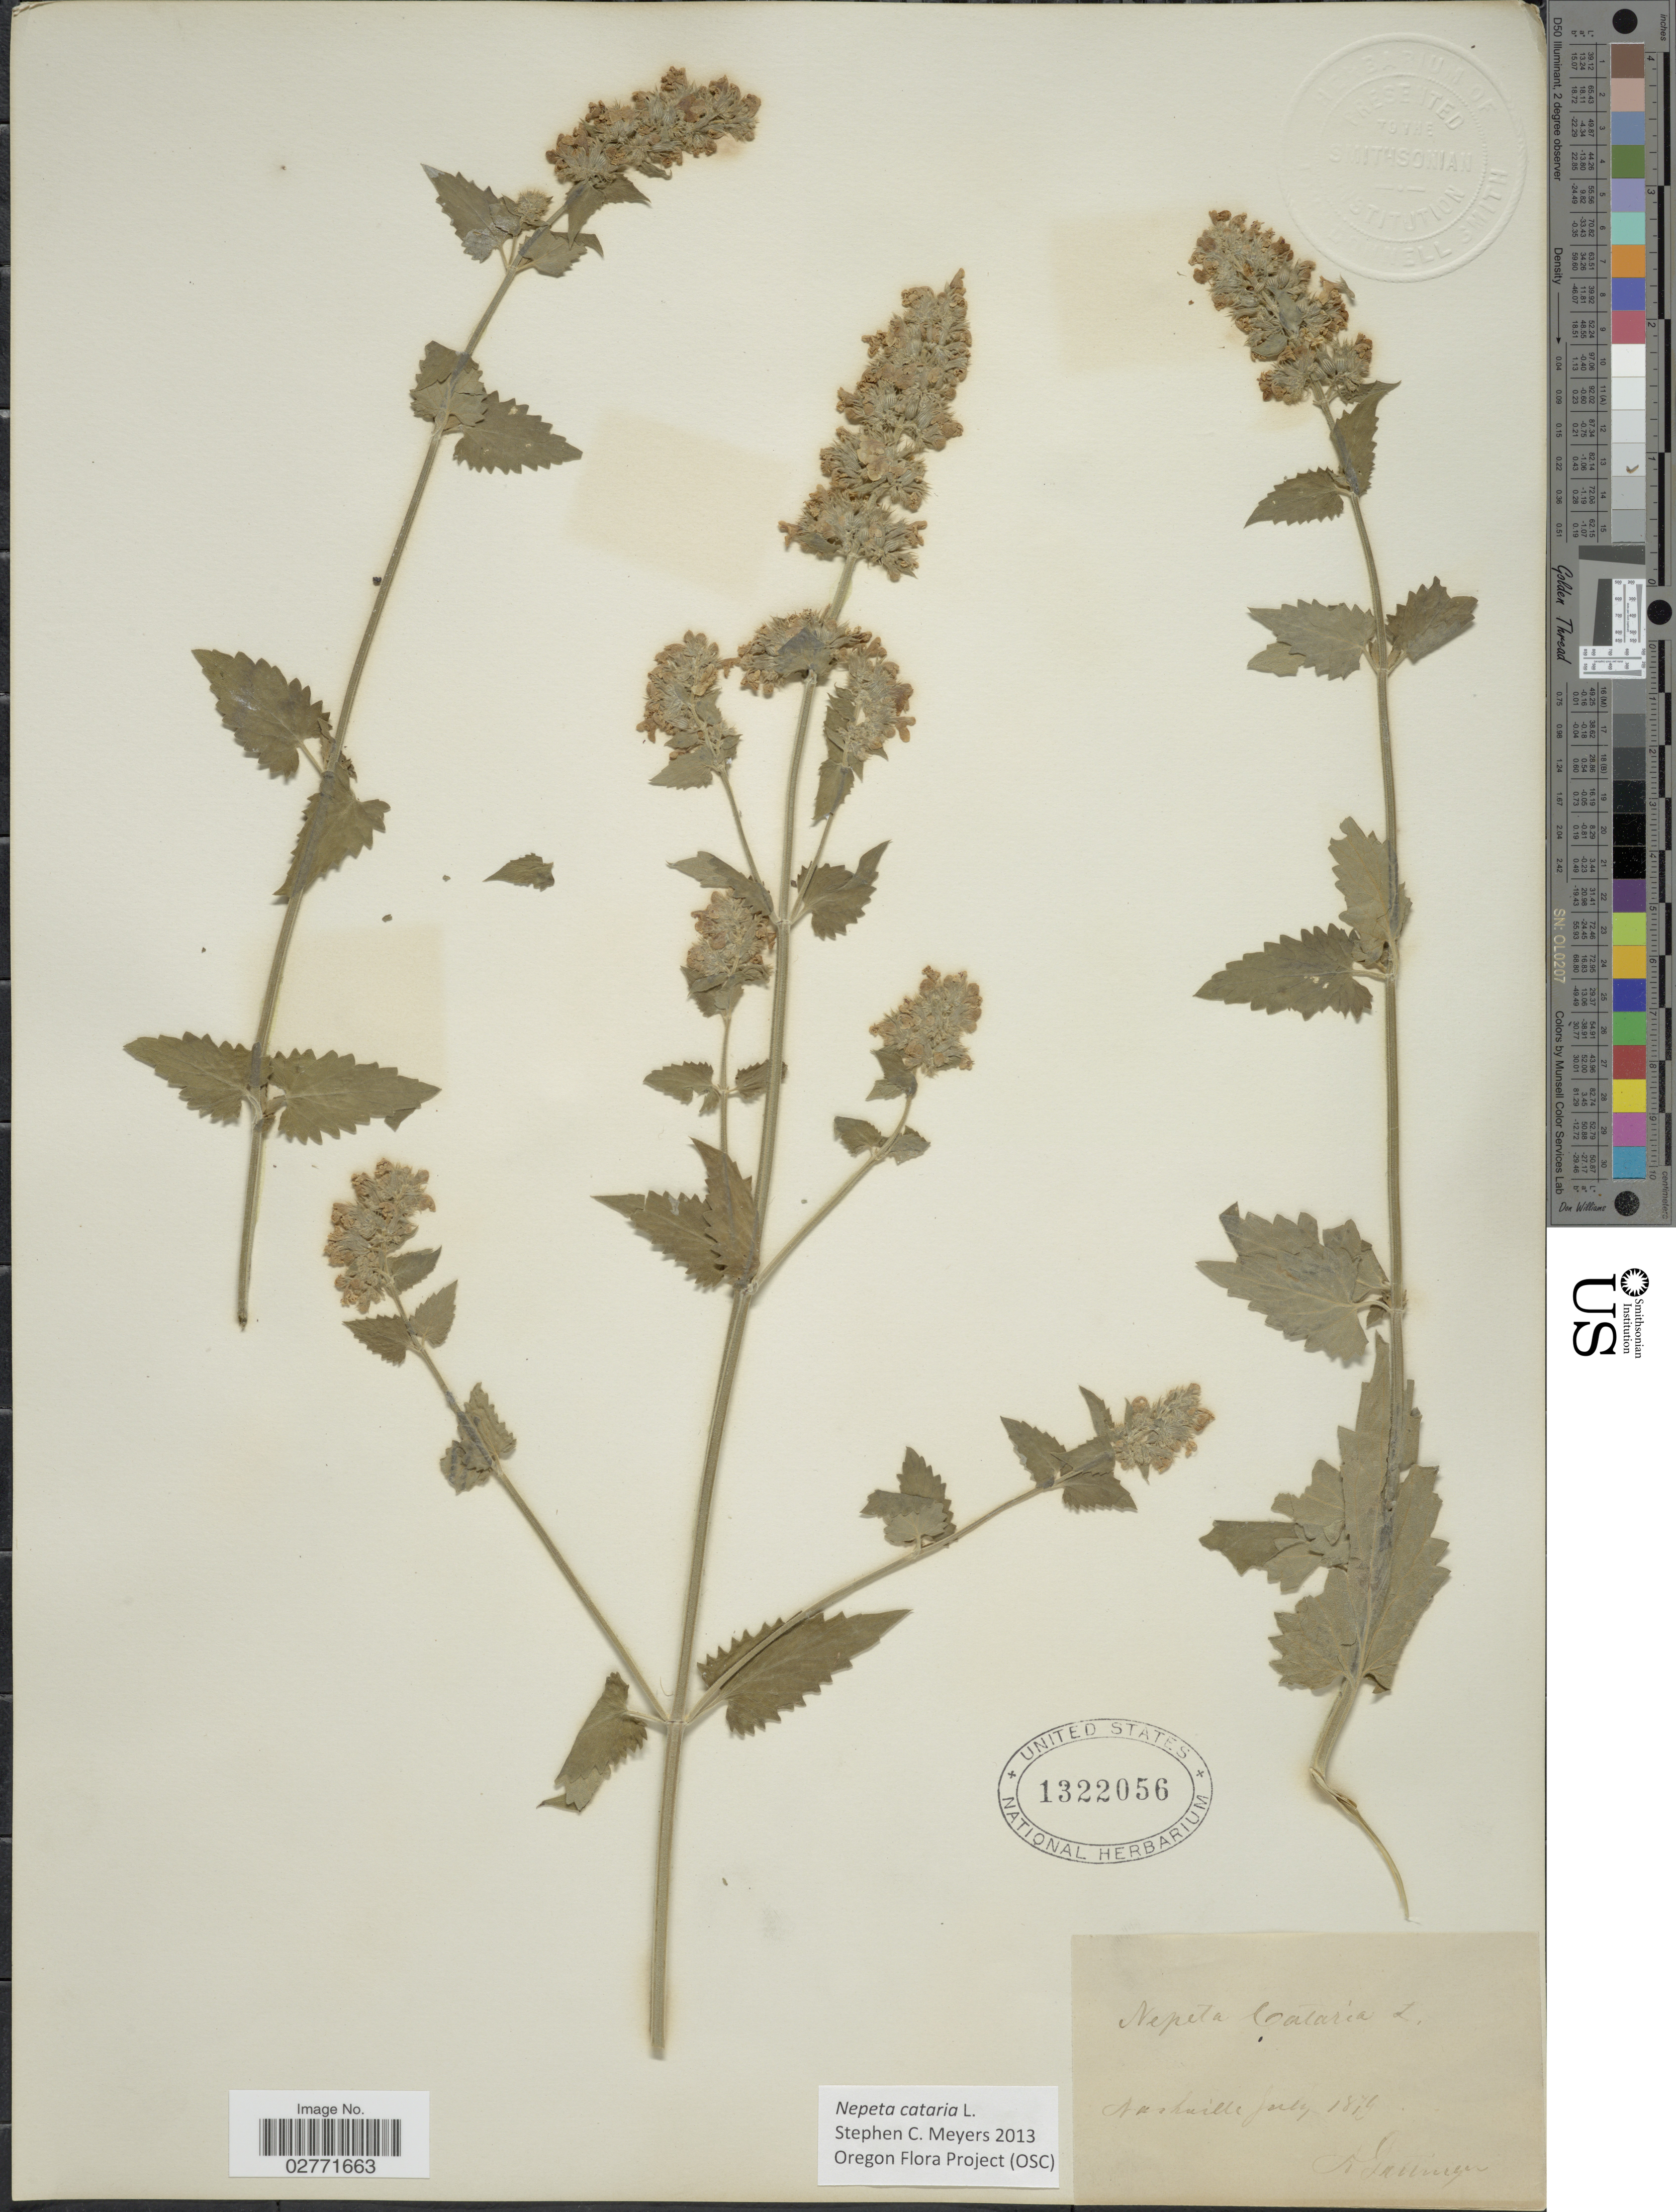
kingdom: Plantae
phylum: Tracheophyta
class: Magnoliopsida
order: Lamiales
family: Lamiaceae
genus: Nepeta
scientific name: Nepeta cataria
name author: L.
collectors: A. Gattinger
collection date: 1879-07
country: United States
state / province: Tennessee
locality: Nashville.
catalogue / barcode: US 1322056